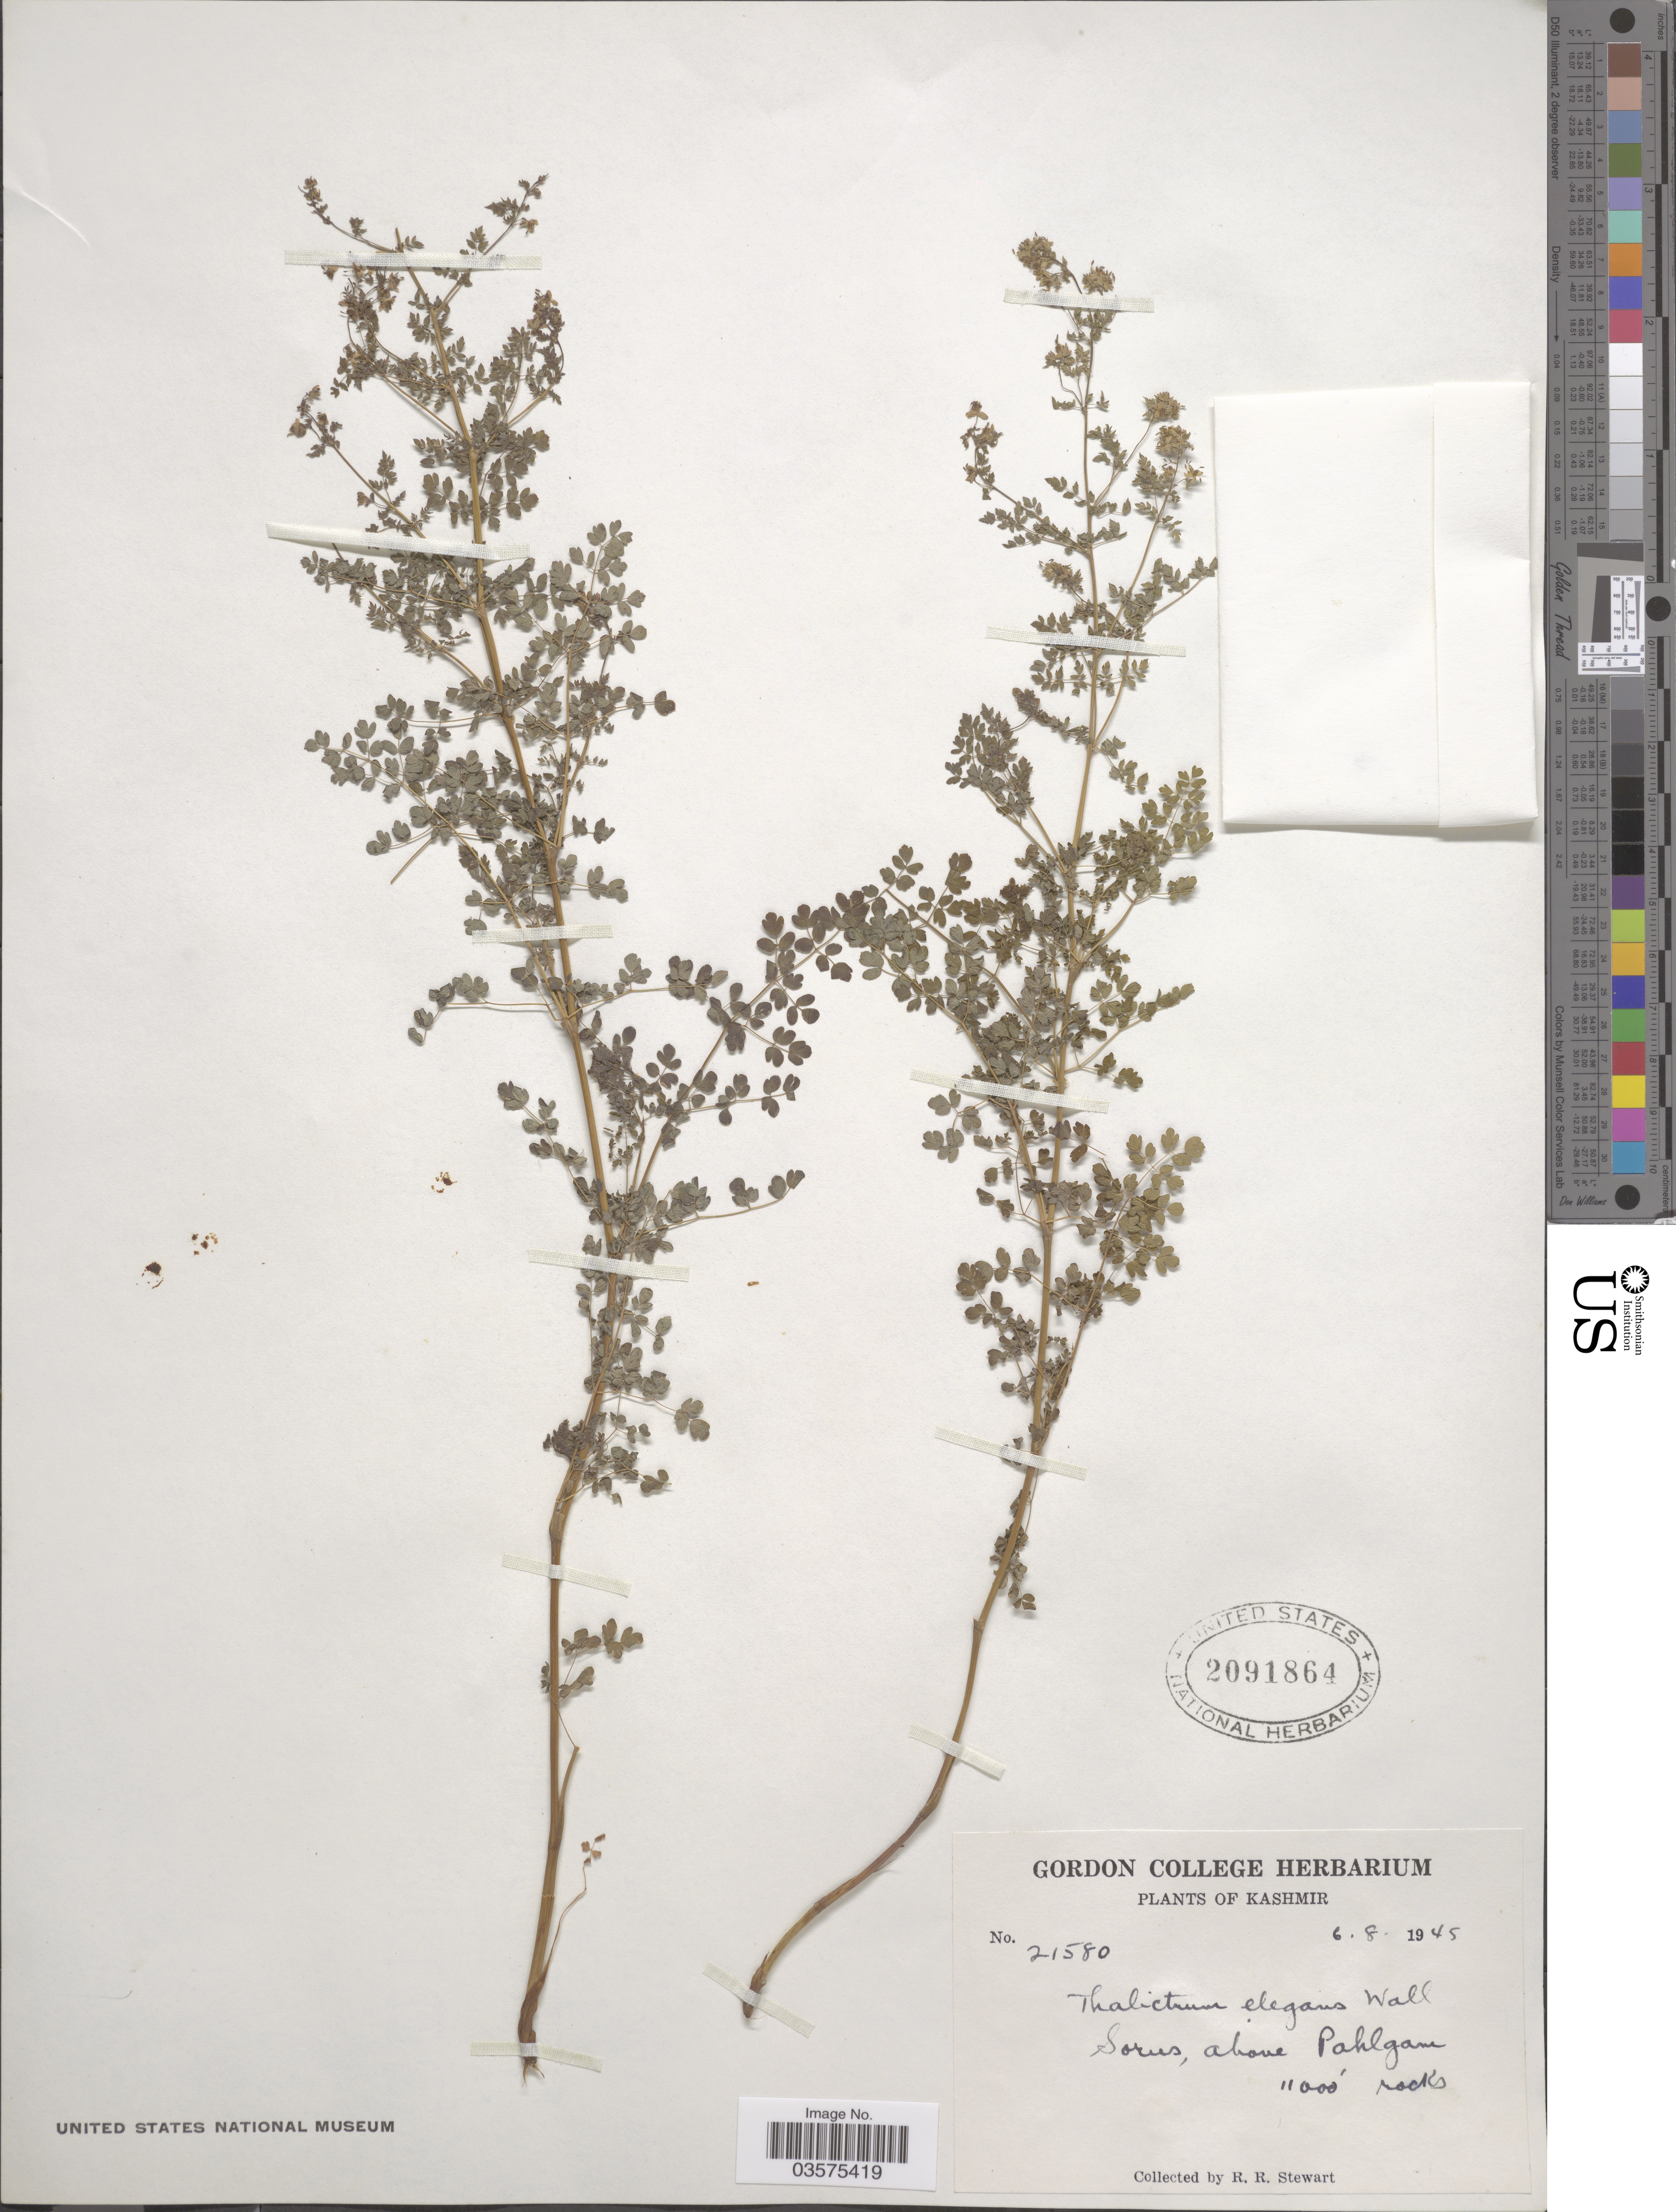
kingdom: Plantae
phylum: Tracheophyta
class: Magnoliopsida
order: Ranunculales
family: Ranunculaceae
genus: Thalictrum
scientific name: Thalictrum elegans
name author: Wall. ex Royle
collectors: R. Stewart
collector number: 21580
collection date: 1945-08-06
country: India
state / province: Jammu and Kashmir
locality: Kashmir. Sorus, above Pahlgam.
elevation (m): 3353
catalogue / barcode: US 2091864